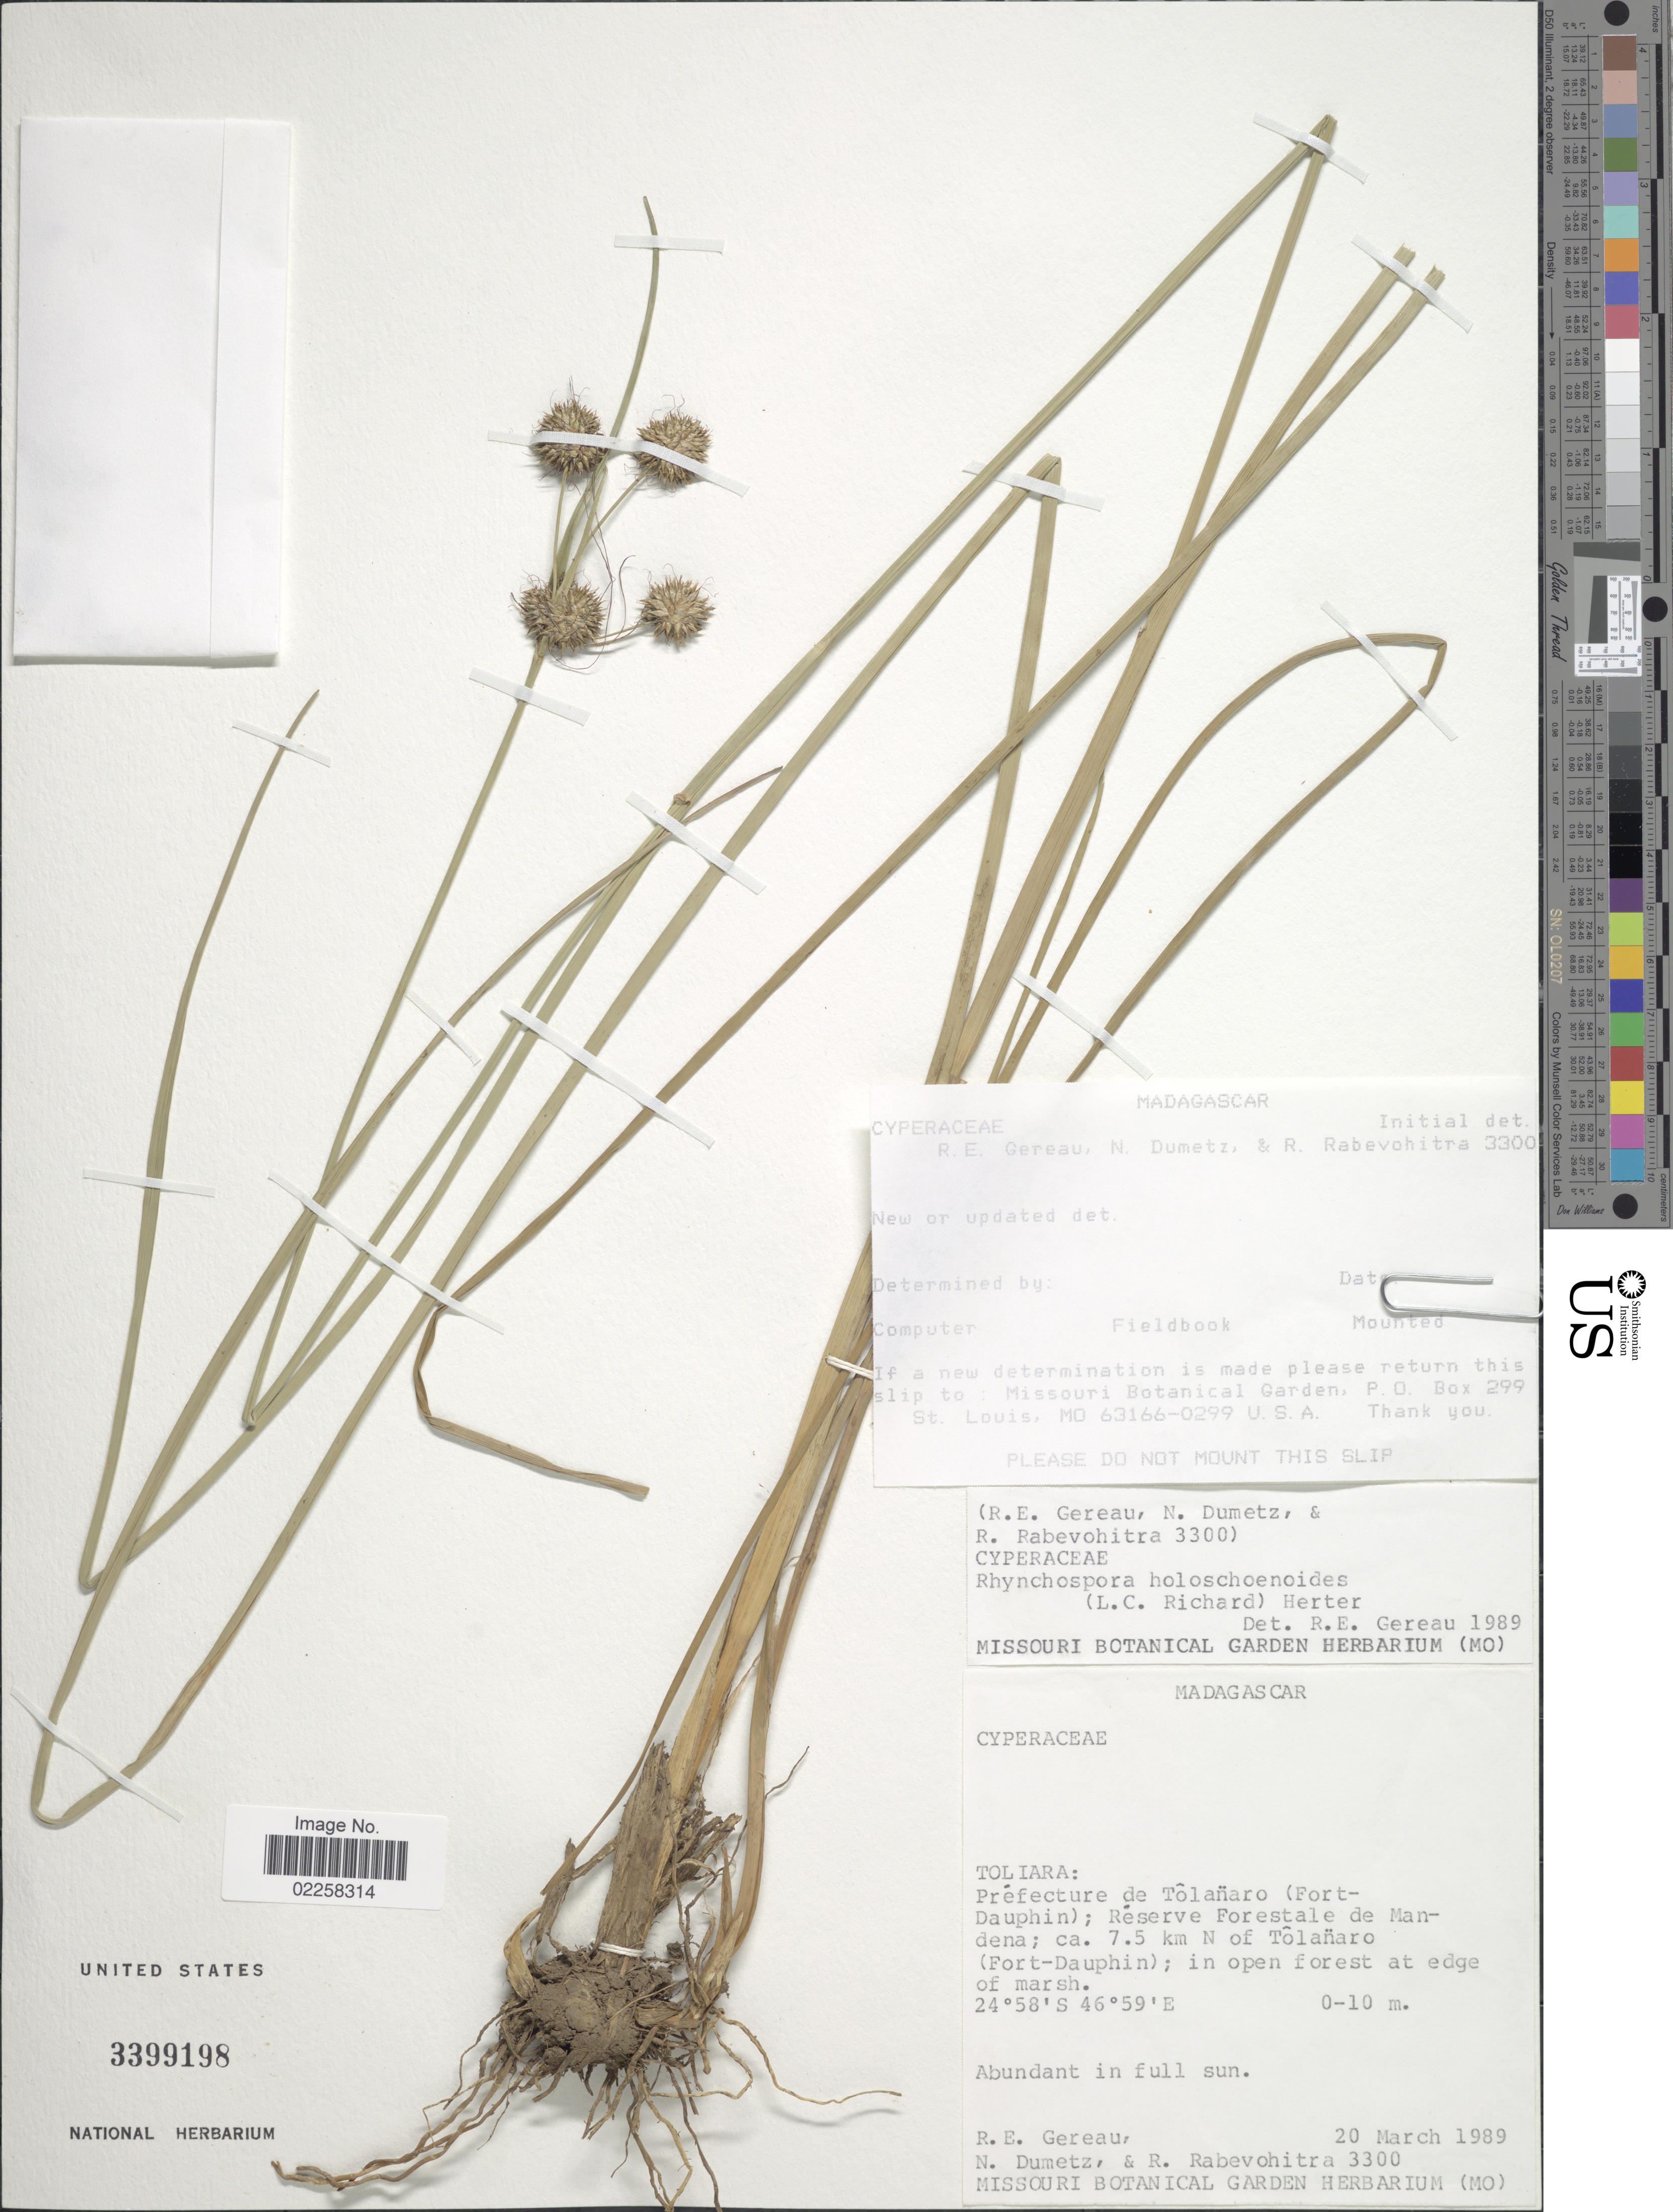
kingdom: Plantae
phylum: Tracheophyta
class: Liliopsida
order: Poales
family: Cyperaceae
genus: Rhynchospora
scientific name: Rhynchospora holoschoenoides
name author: (Rich.) Herter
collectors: R. Gereau, N. Dumetz & R. Rabevohitra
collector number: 3300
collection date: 1989-03-20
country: Madagascar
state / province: Anosy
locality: Prefecture de Tolanaro (Fort-Dauphin); Reserve Forestale de Mandena; ca. 7.5 km N of Tolanaro (Fort-Dauphin)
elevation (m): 0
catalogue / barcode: US 3399198